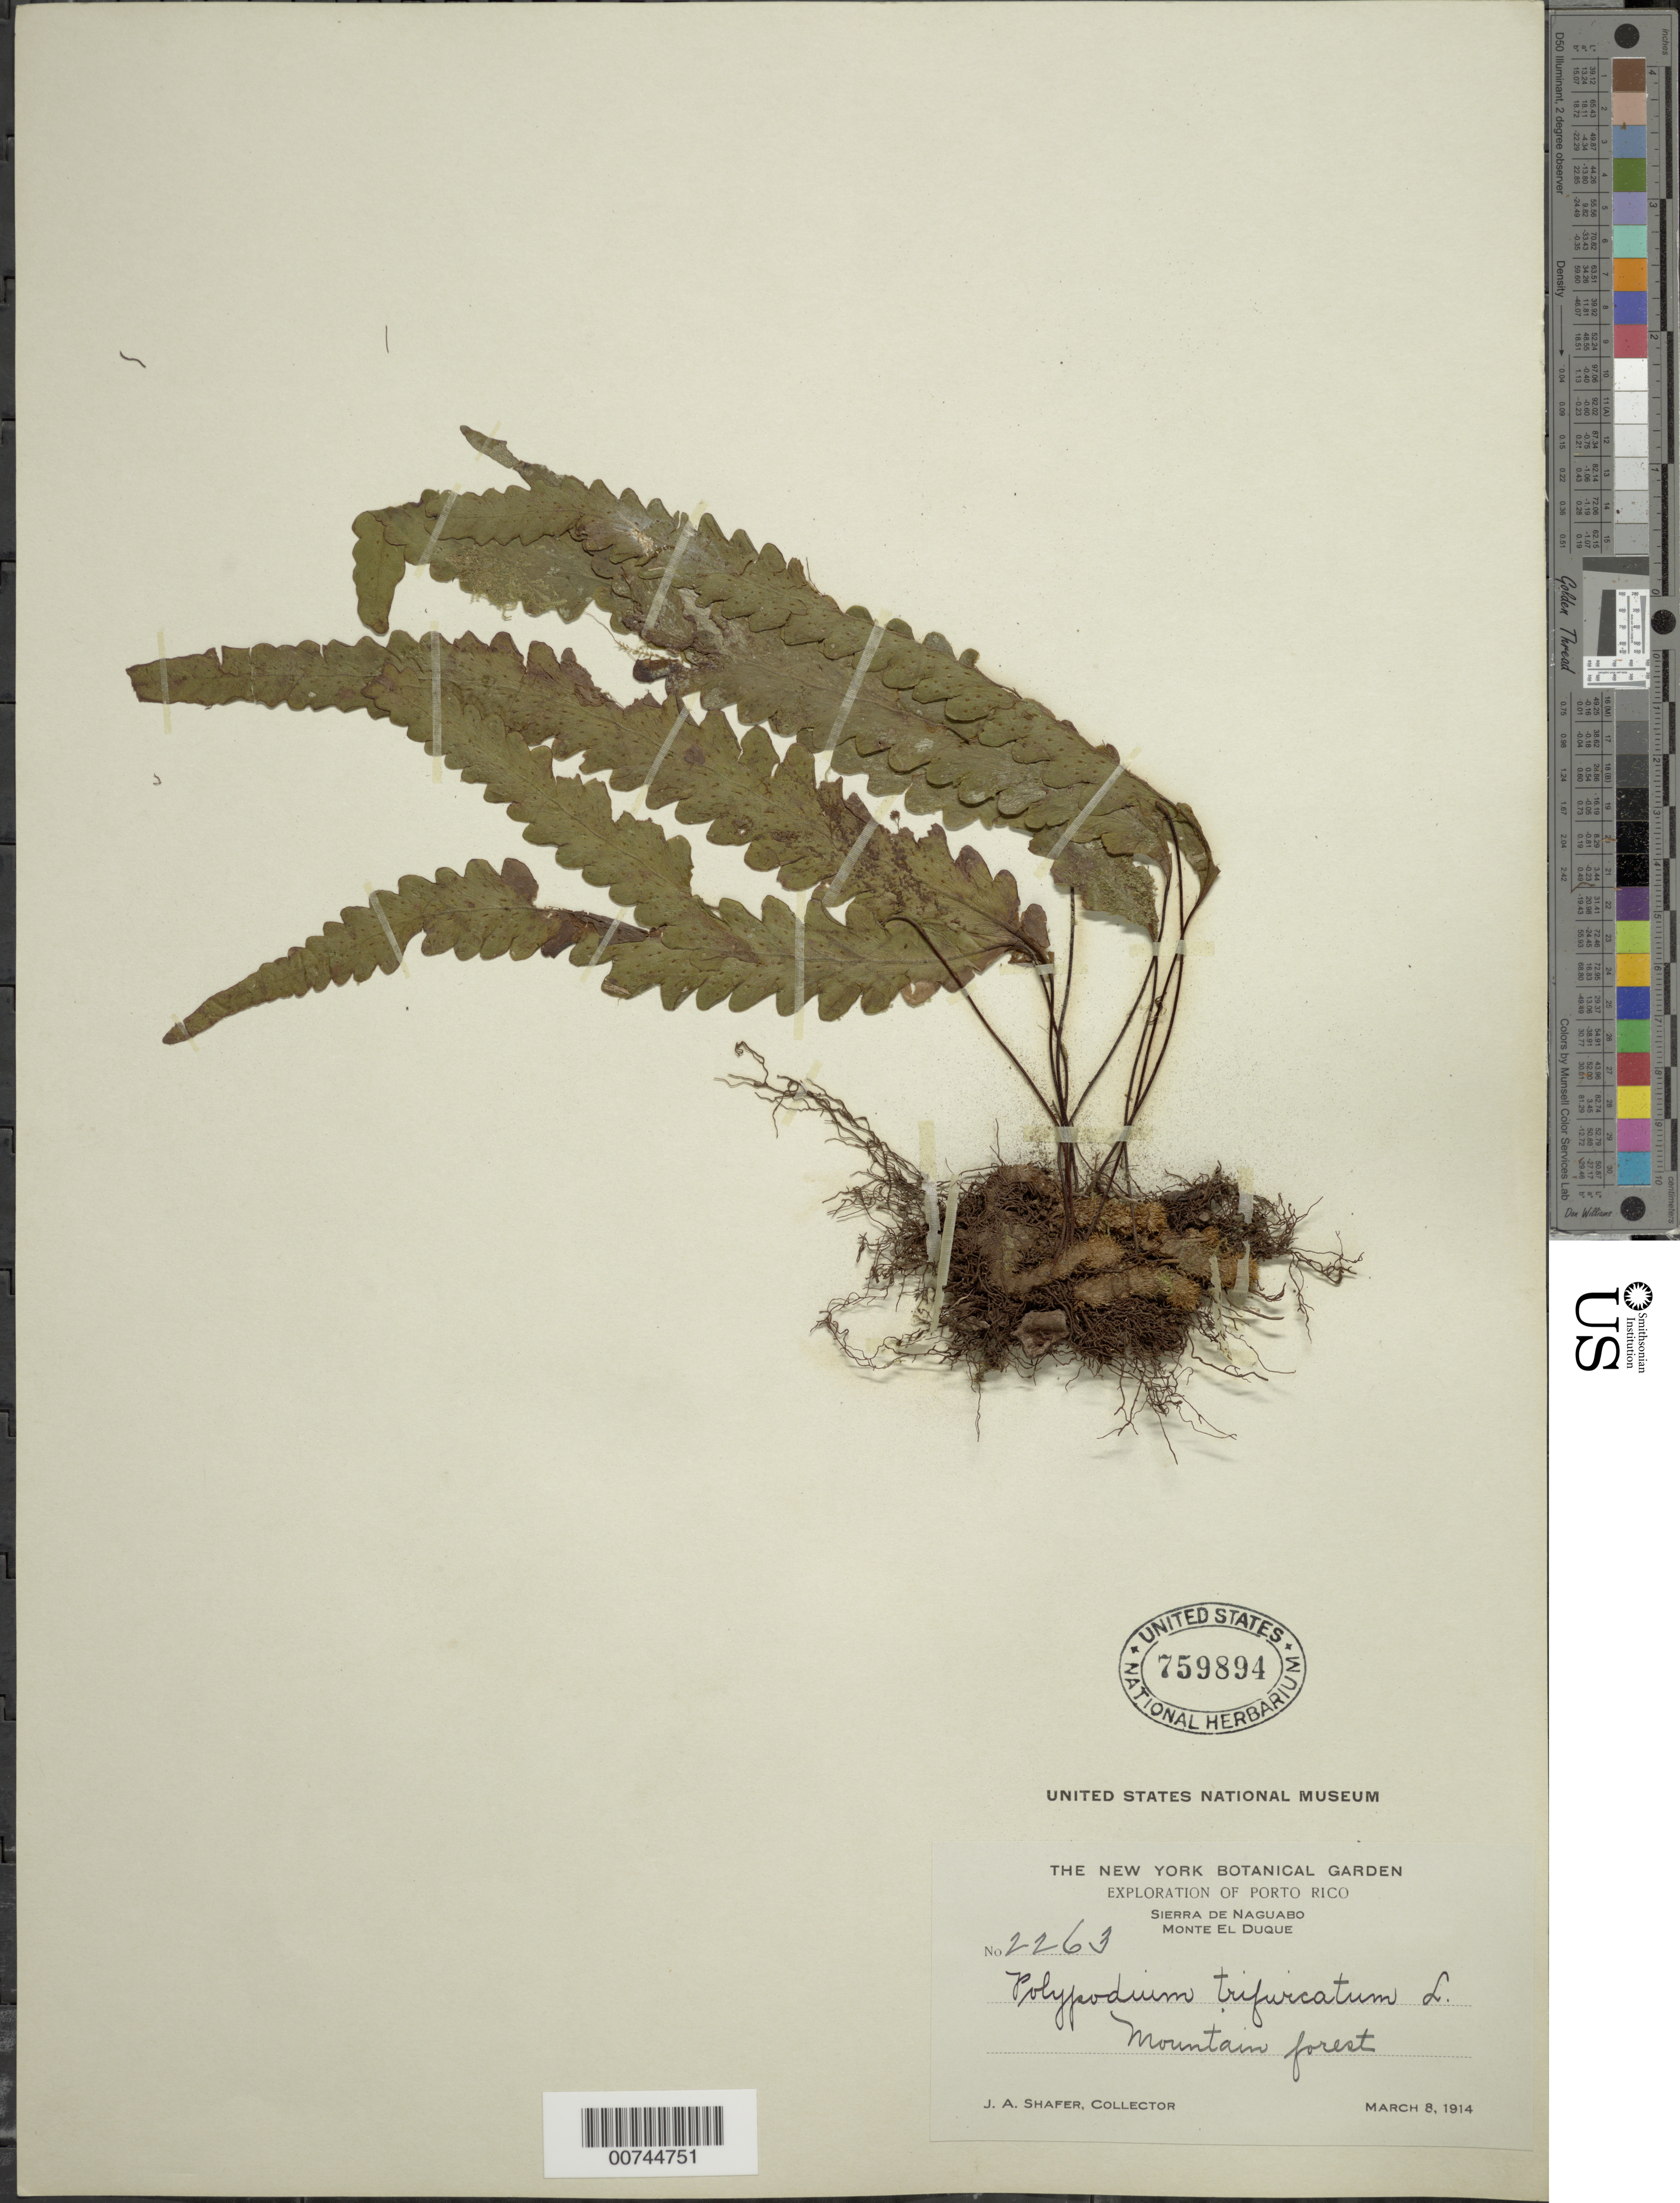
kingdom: Plantae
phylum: Tracheophyta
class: Polypodiopsida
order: Polypodiales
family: Polypodiaceae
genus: Enterosora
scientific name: Enterosora trifurcata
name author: (L.) L.E. Bishop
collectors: J. A. Shafer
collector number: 2263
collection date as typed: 08 Mar 1914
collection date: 1914-03-08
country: Puerto Rico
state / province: Naguabo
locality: Sierra de Naguabo, Monte El Duque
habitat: Mountain forest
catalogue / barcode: US 759894